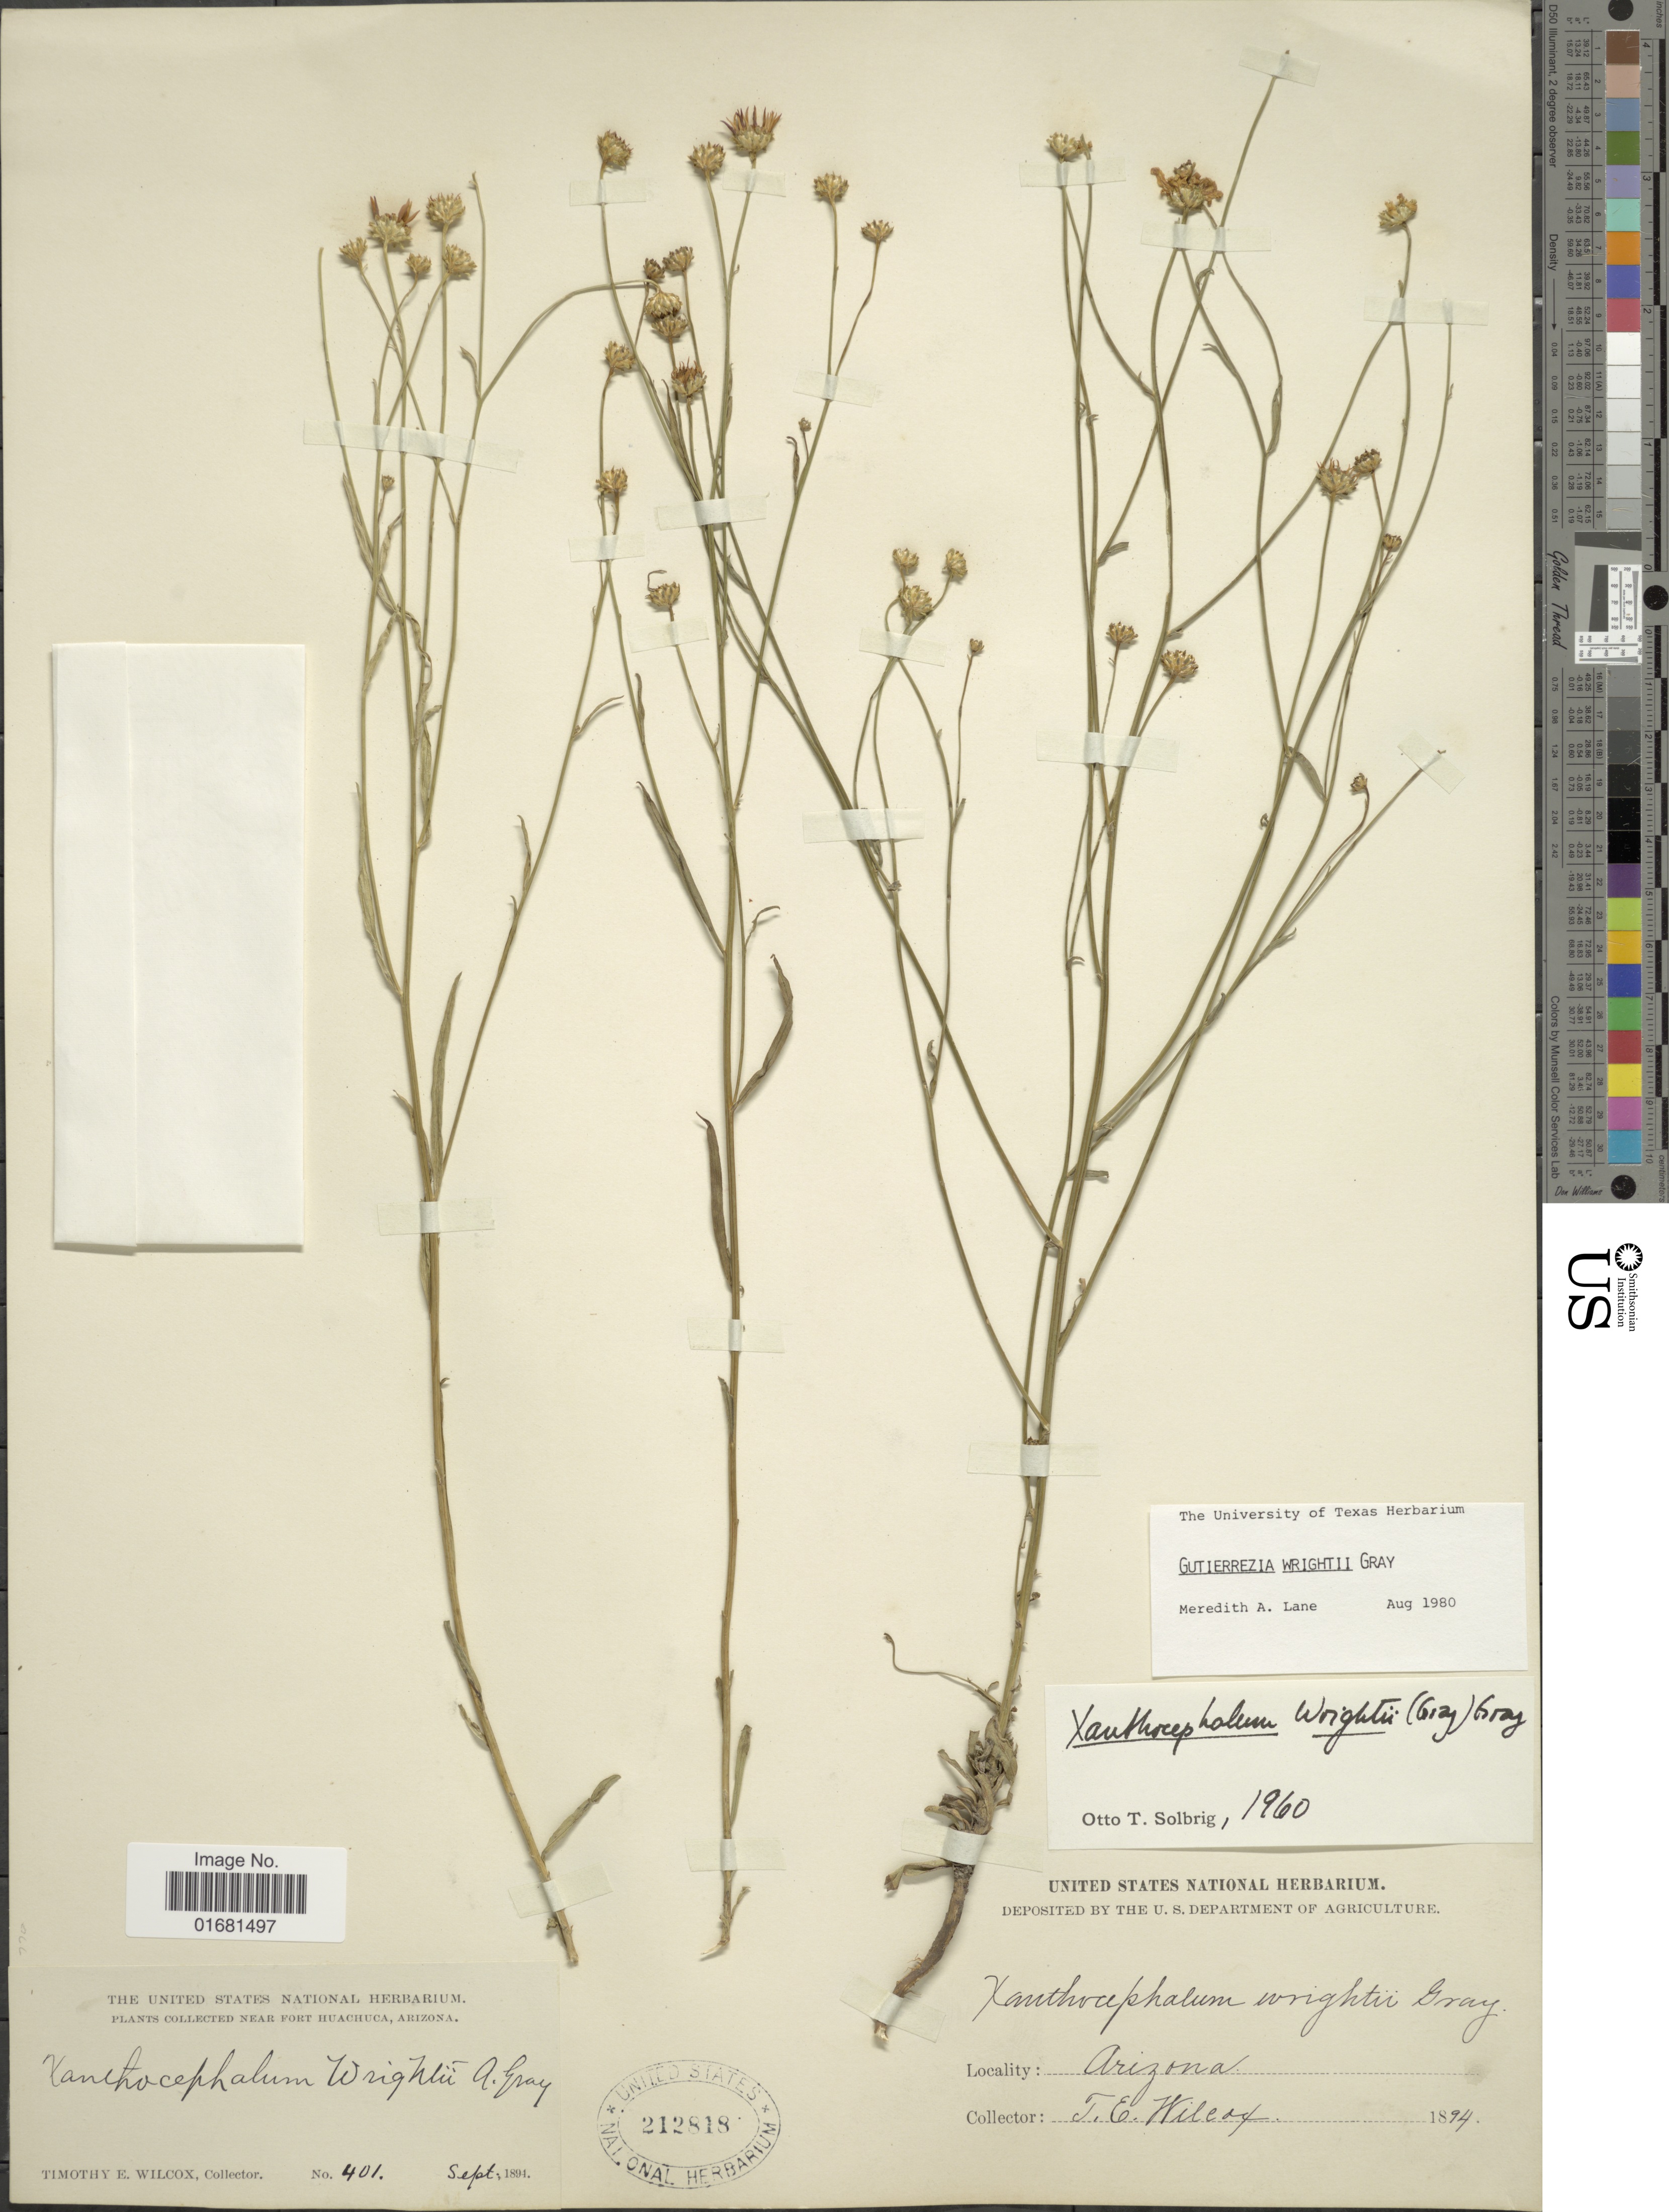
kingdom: Plantae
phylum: Tracheophyta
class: Magnoliopsida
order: Asterales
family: Asteraceae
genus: Gutierrezia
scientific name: Gutierrezia wrightii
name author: A. Gray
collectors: T. E. Wilcox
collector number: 401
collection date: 1894-09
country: United States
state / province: Arizona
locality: Near Fort Huachuca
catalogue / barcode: US 212818